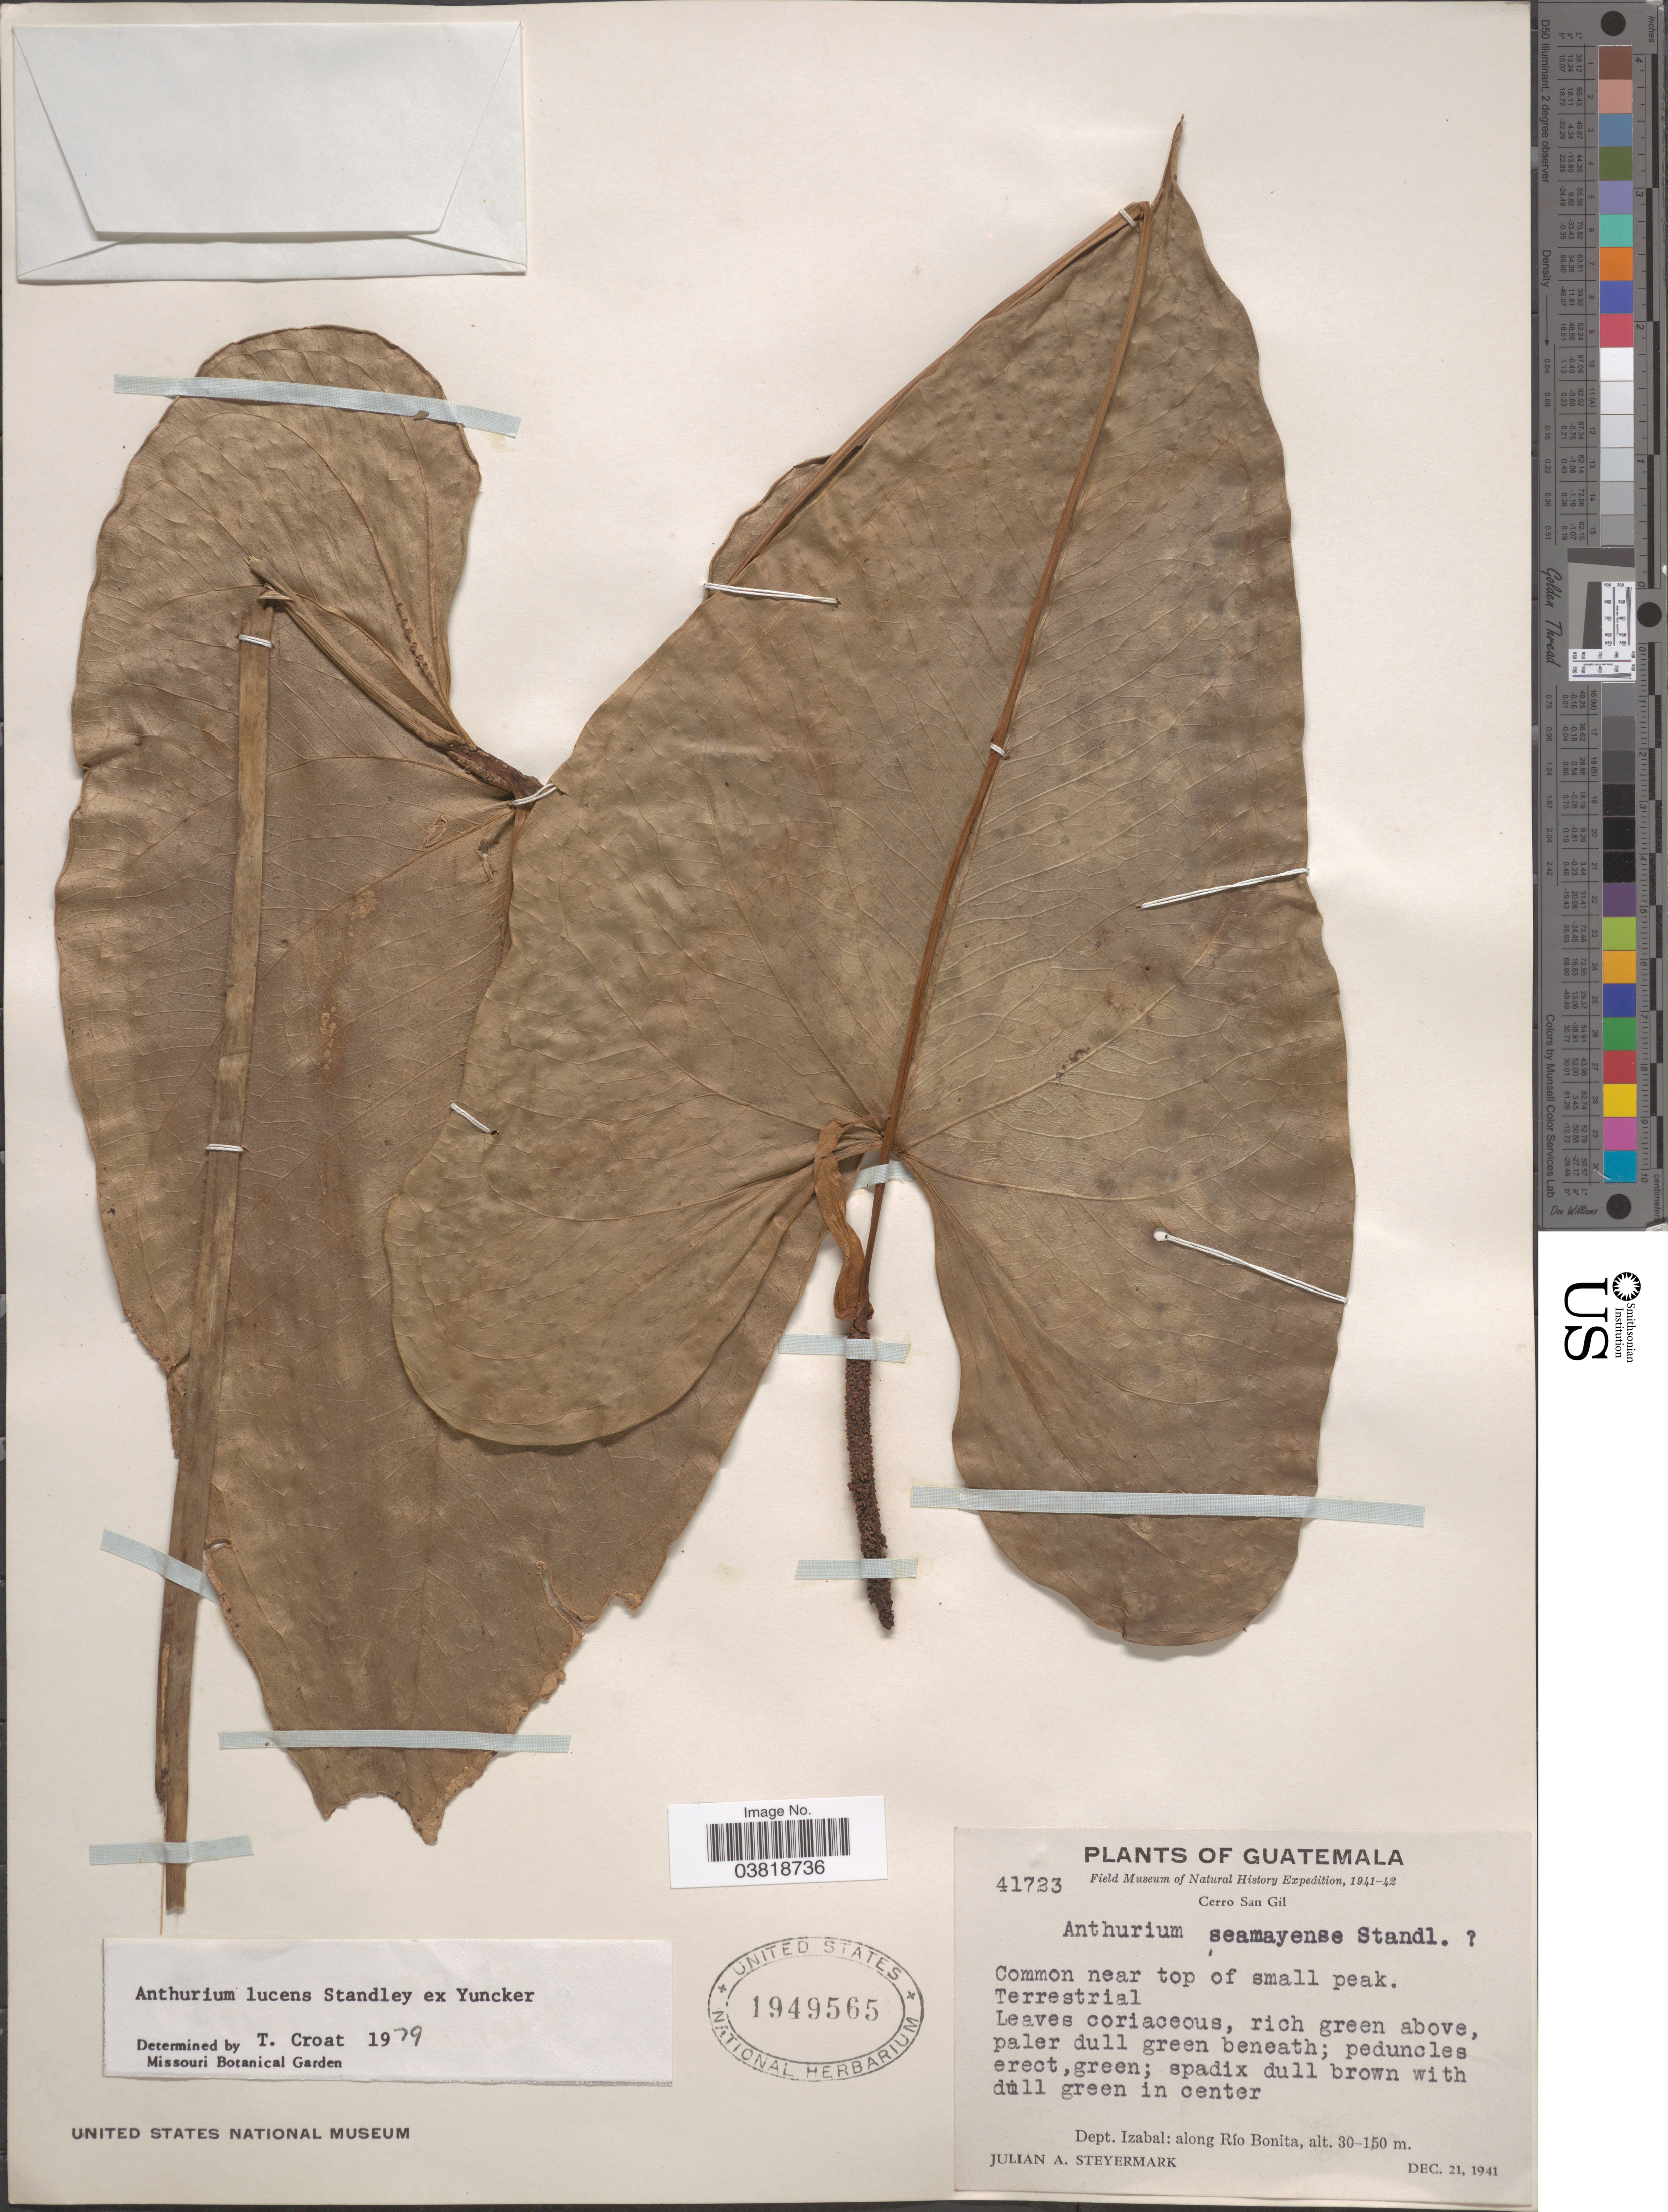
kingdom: Plantae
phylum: Tracheophyta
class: Liliopsida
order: Alismatales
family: Araceae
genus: Anthurium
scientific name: Anthurium lucens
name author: Standl. ex Yunck.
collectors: J. Steyermark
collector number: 41723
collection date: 1941-12-21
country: Guatemala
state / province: Izabal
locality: Cerro San Gil. Dept. Izabal: along Río Bonita.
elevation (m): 30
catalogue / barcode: US 1949565